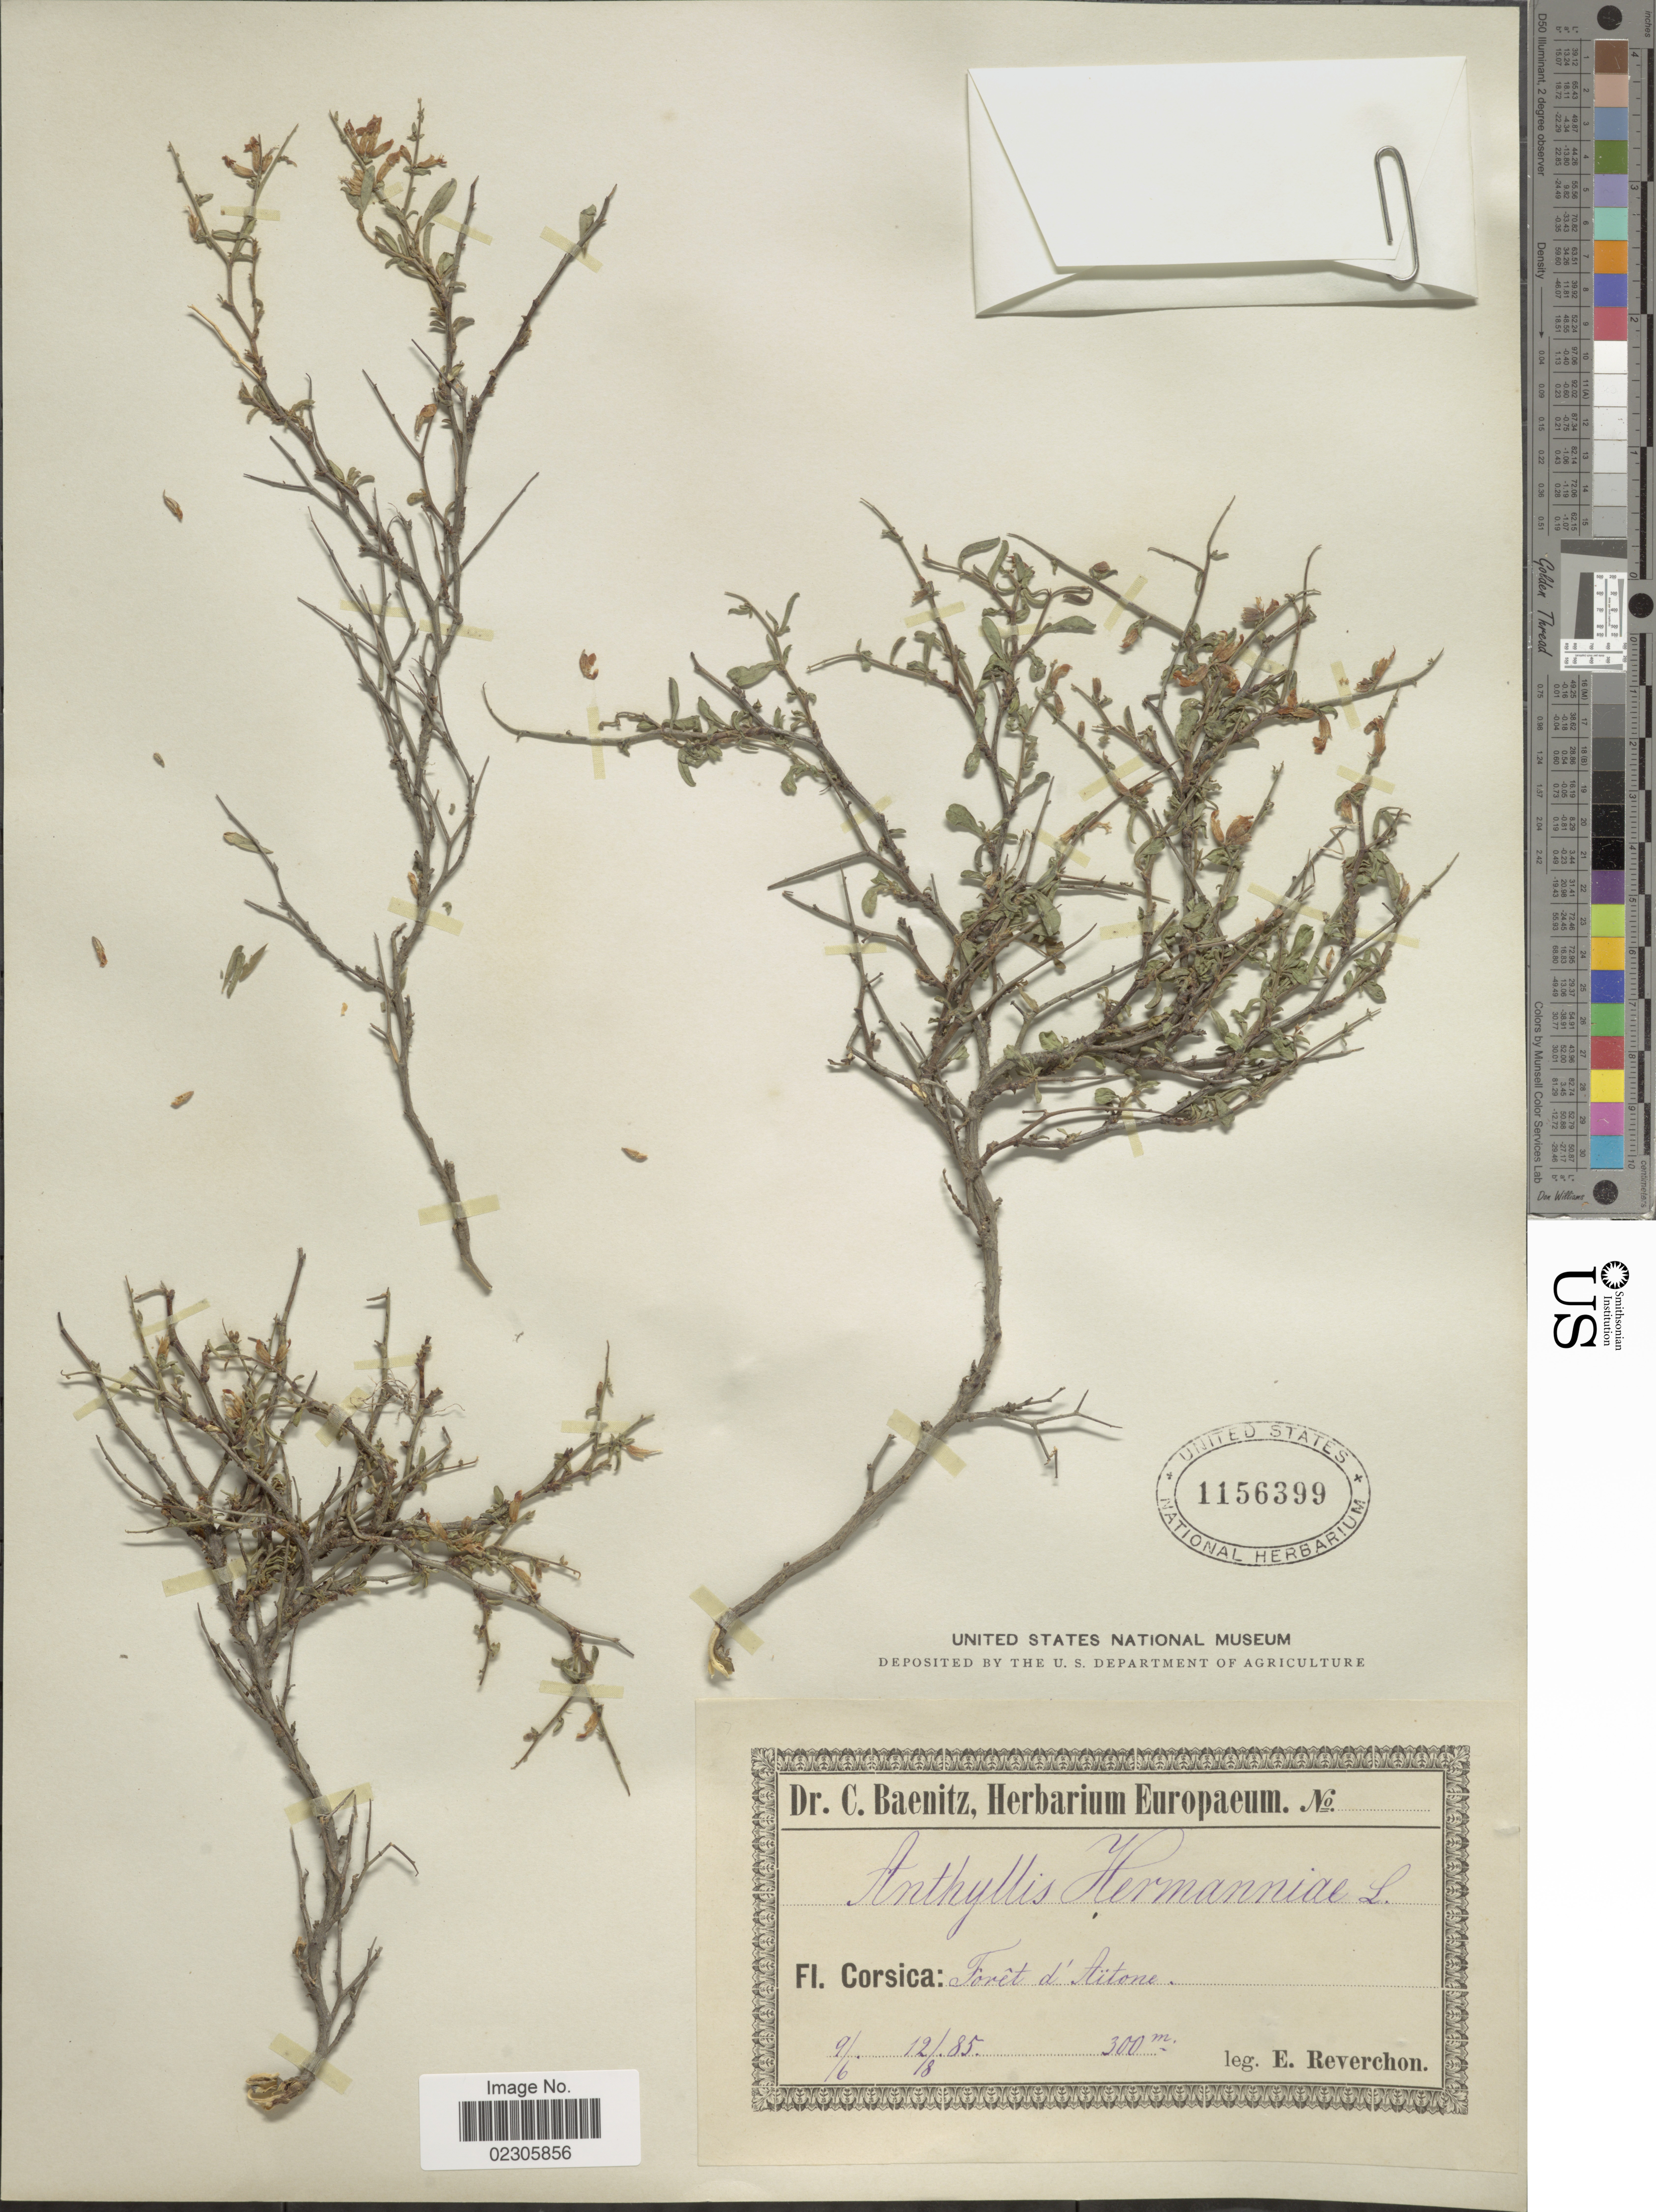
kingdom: Plantae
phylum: Tracheophyta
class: Magnoliopsida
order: Fabales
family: Fabaceae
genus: Anthyllis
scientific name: Anthyllis hermanniae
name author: L.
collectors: E. Reverchon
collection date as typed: Transcribed d/m/y: 9/6/85 to 12/8/85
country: France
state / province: Corsica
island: Corse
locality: Foret d'Aitone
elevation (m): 300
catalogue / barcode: US 1156399